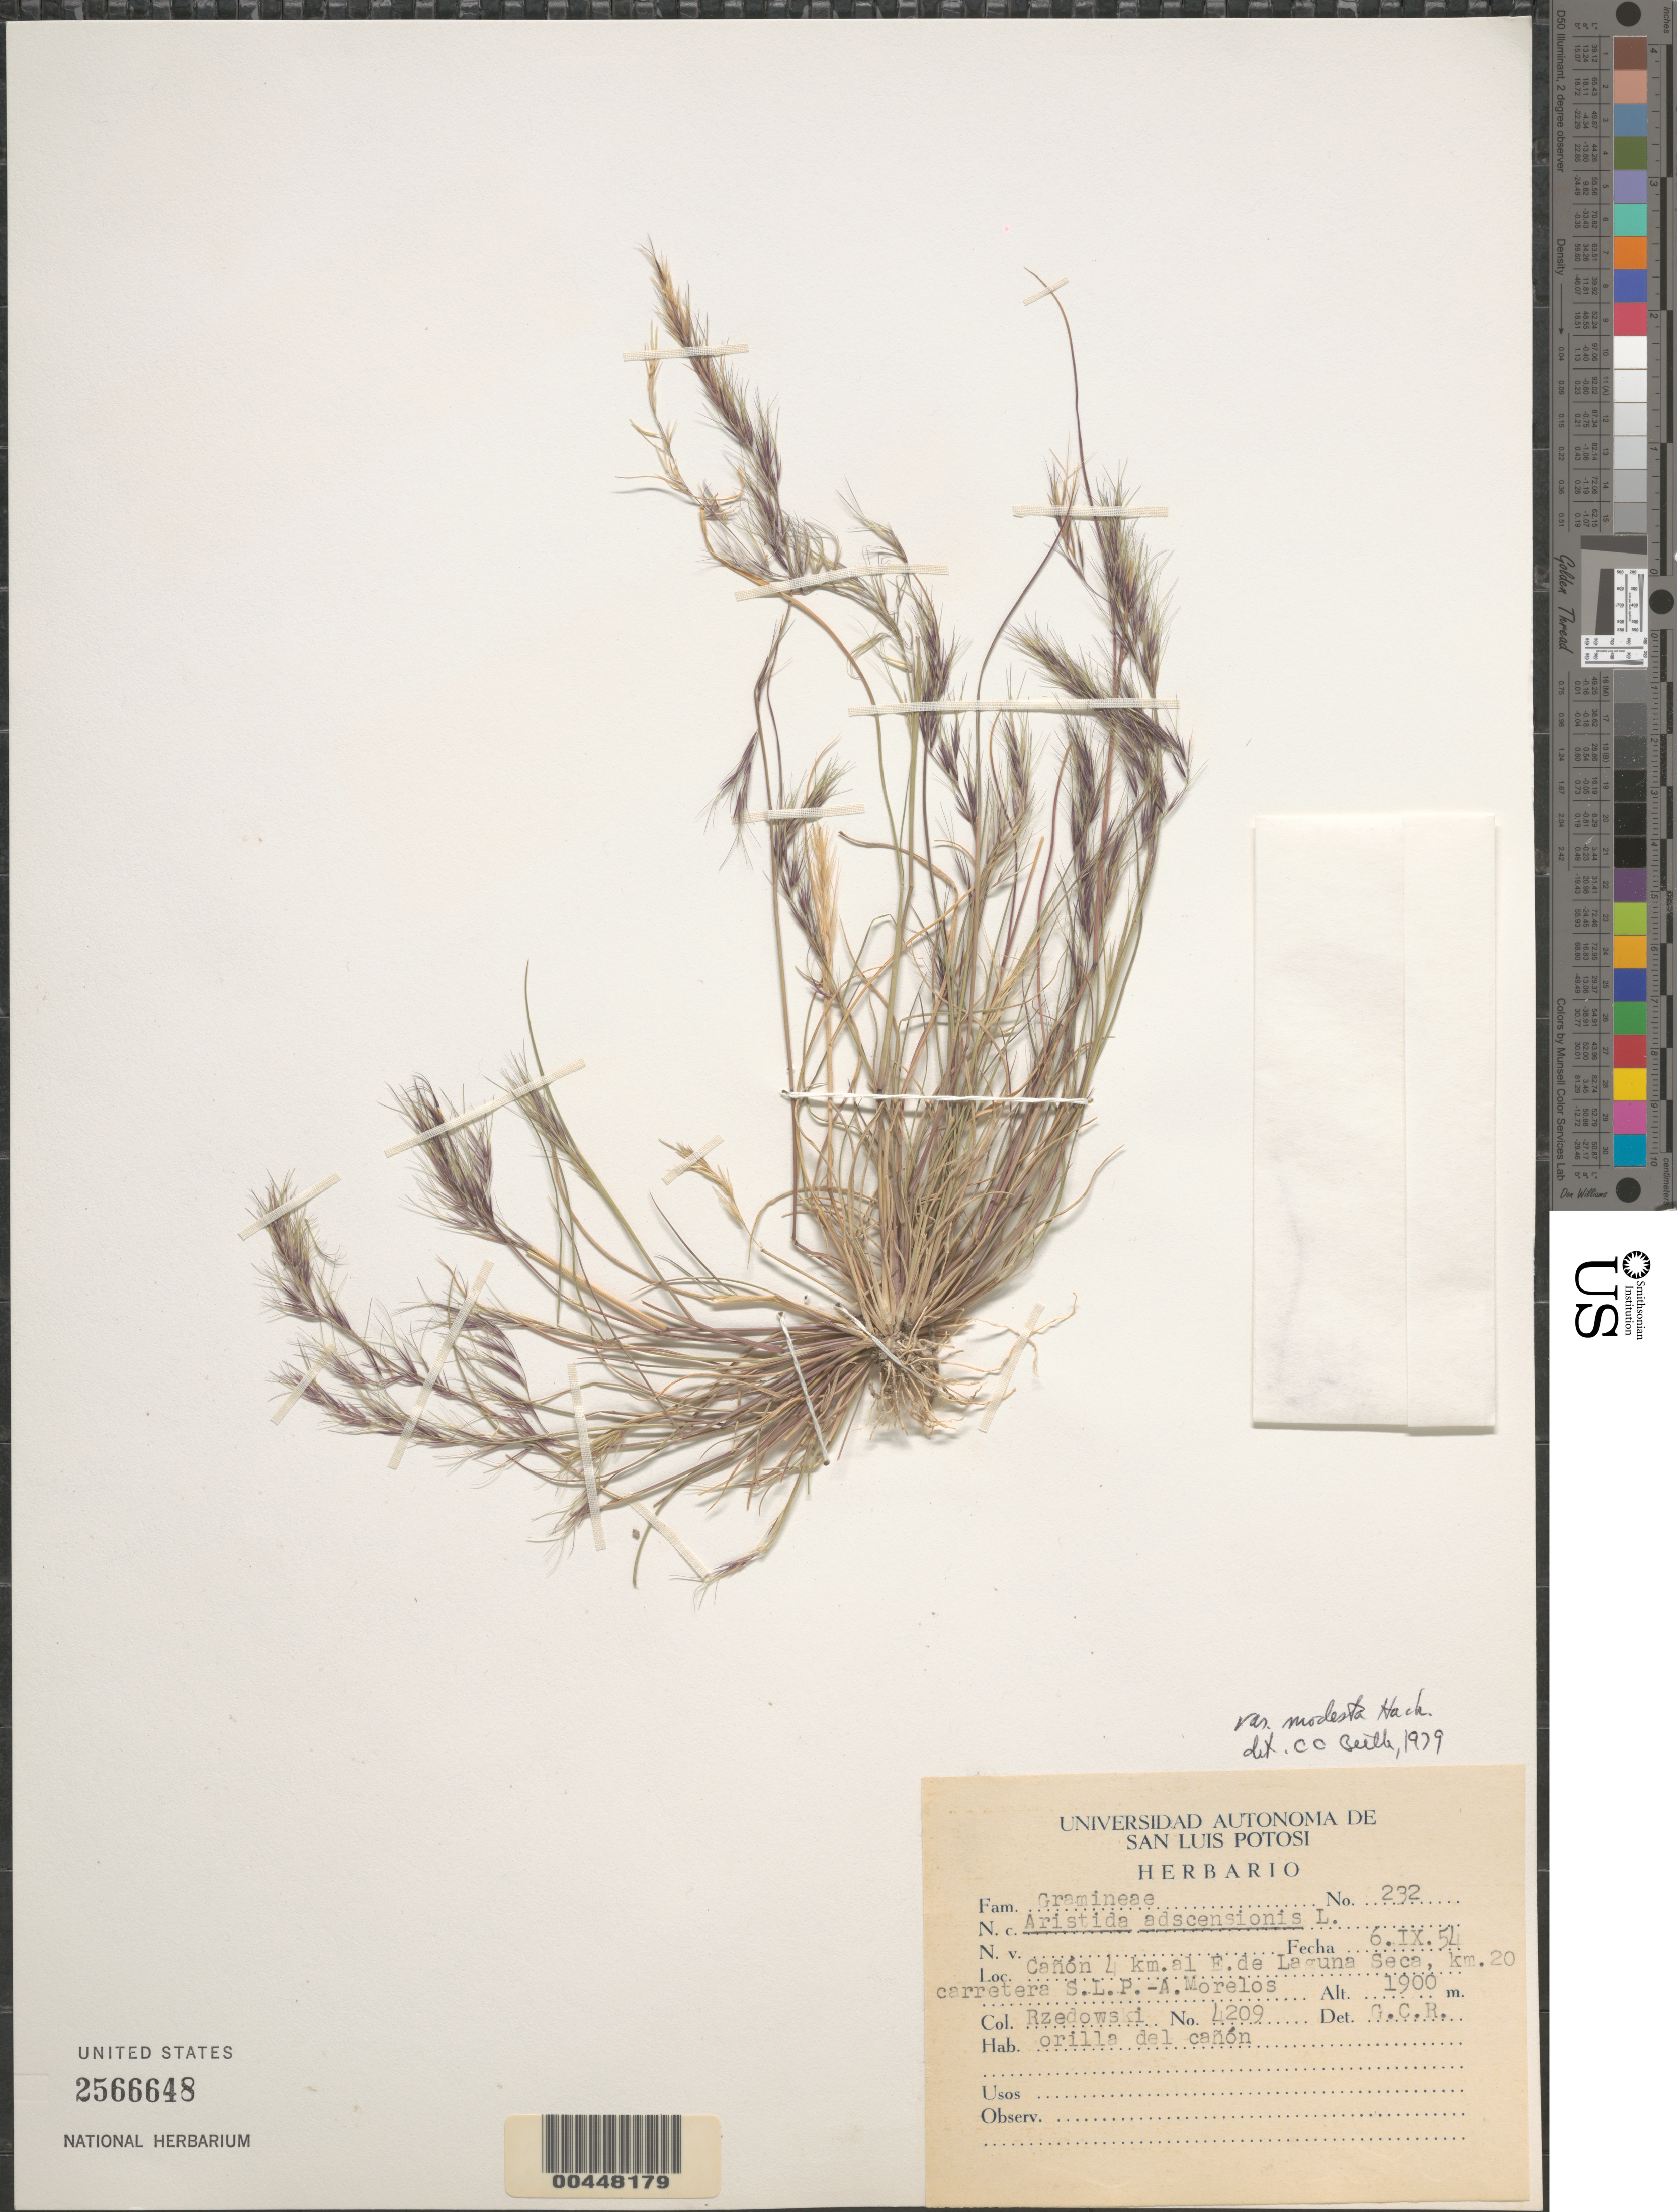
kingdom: Plantae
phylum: Tracheophyta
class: Liliopsida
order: Poales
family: Poaceae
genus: Aristida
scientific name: Aristida adscensionis var. modesta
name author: Hack. in Stuck.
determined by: Beetle, O. A.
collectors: J. Rzedowski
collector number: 4209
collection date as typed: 6 Sep 1954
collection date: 1954-09-06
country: Mexico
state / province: San Luis Potosi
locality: Cañon 4 km al E de Laguna Seca, km 20 carretera S.L.P.-A. Morelos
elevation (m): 1900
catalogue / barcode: US 2566648